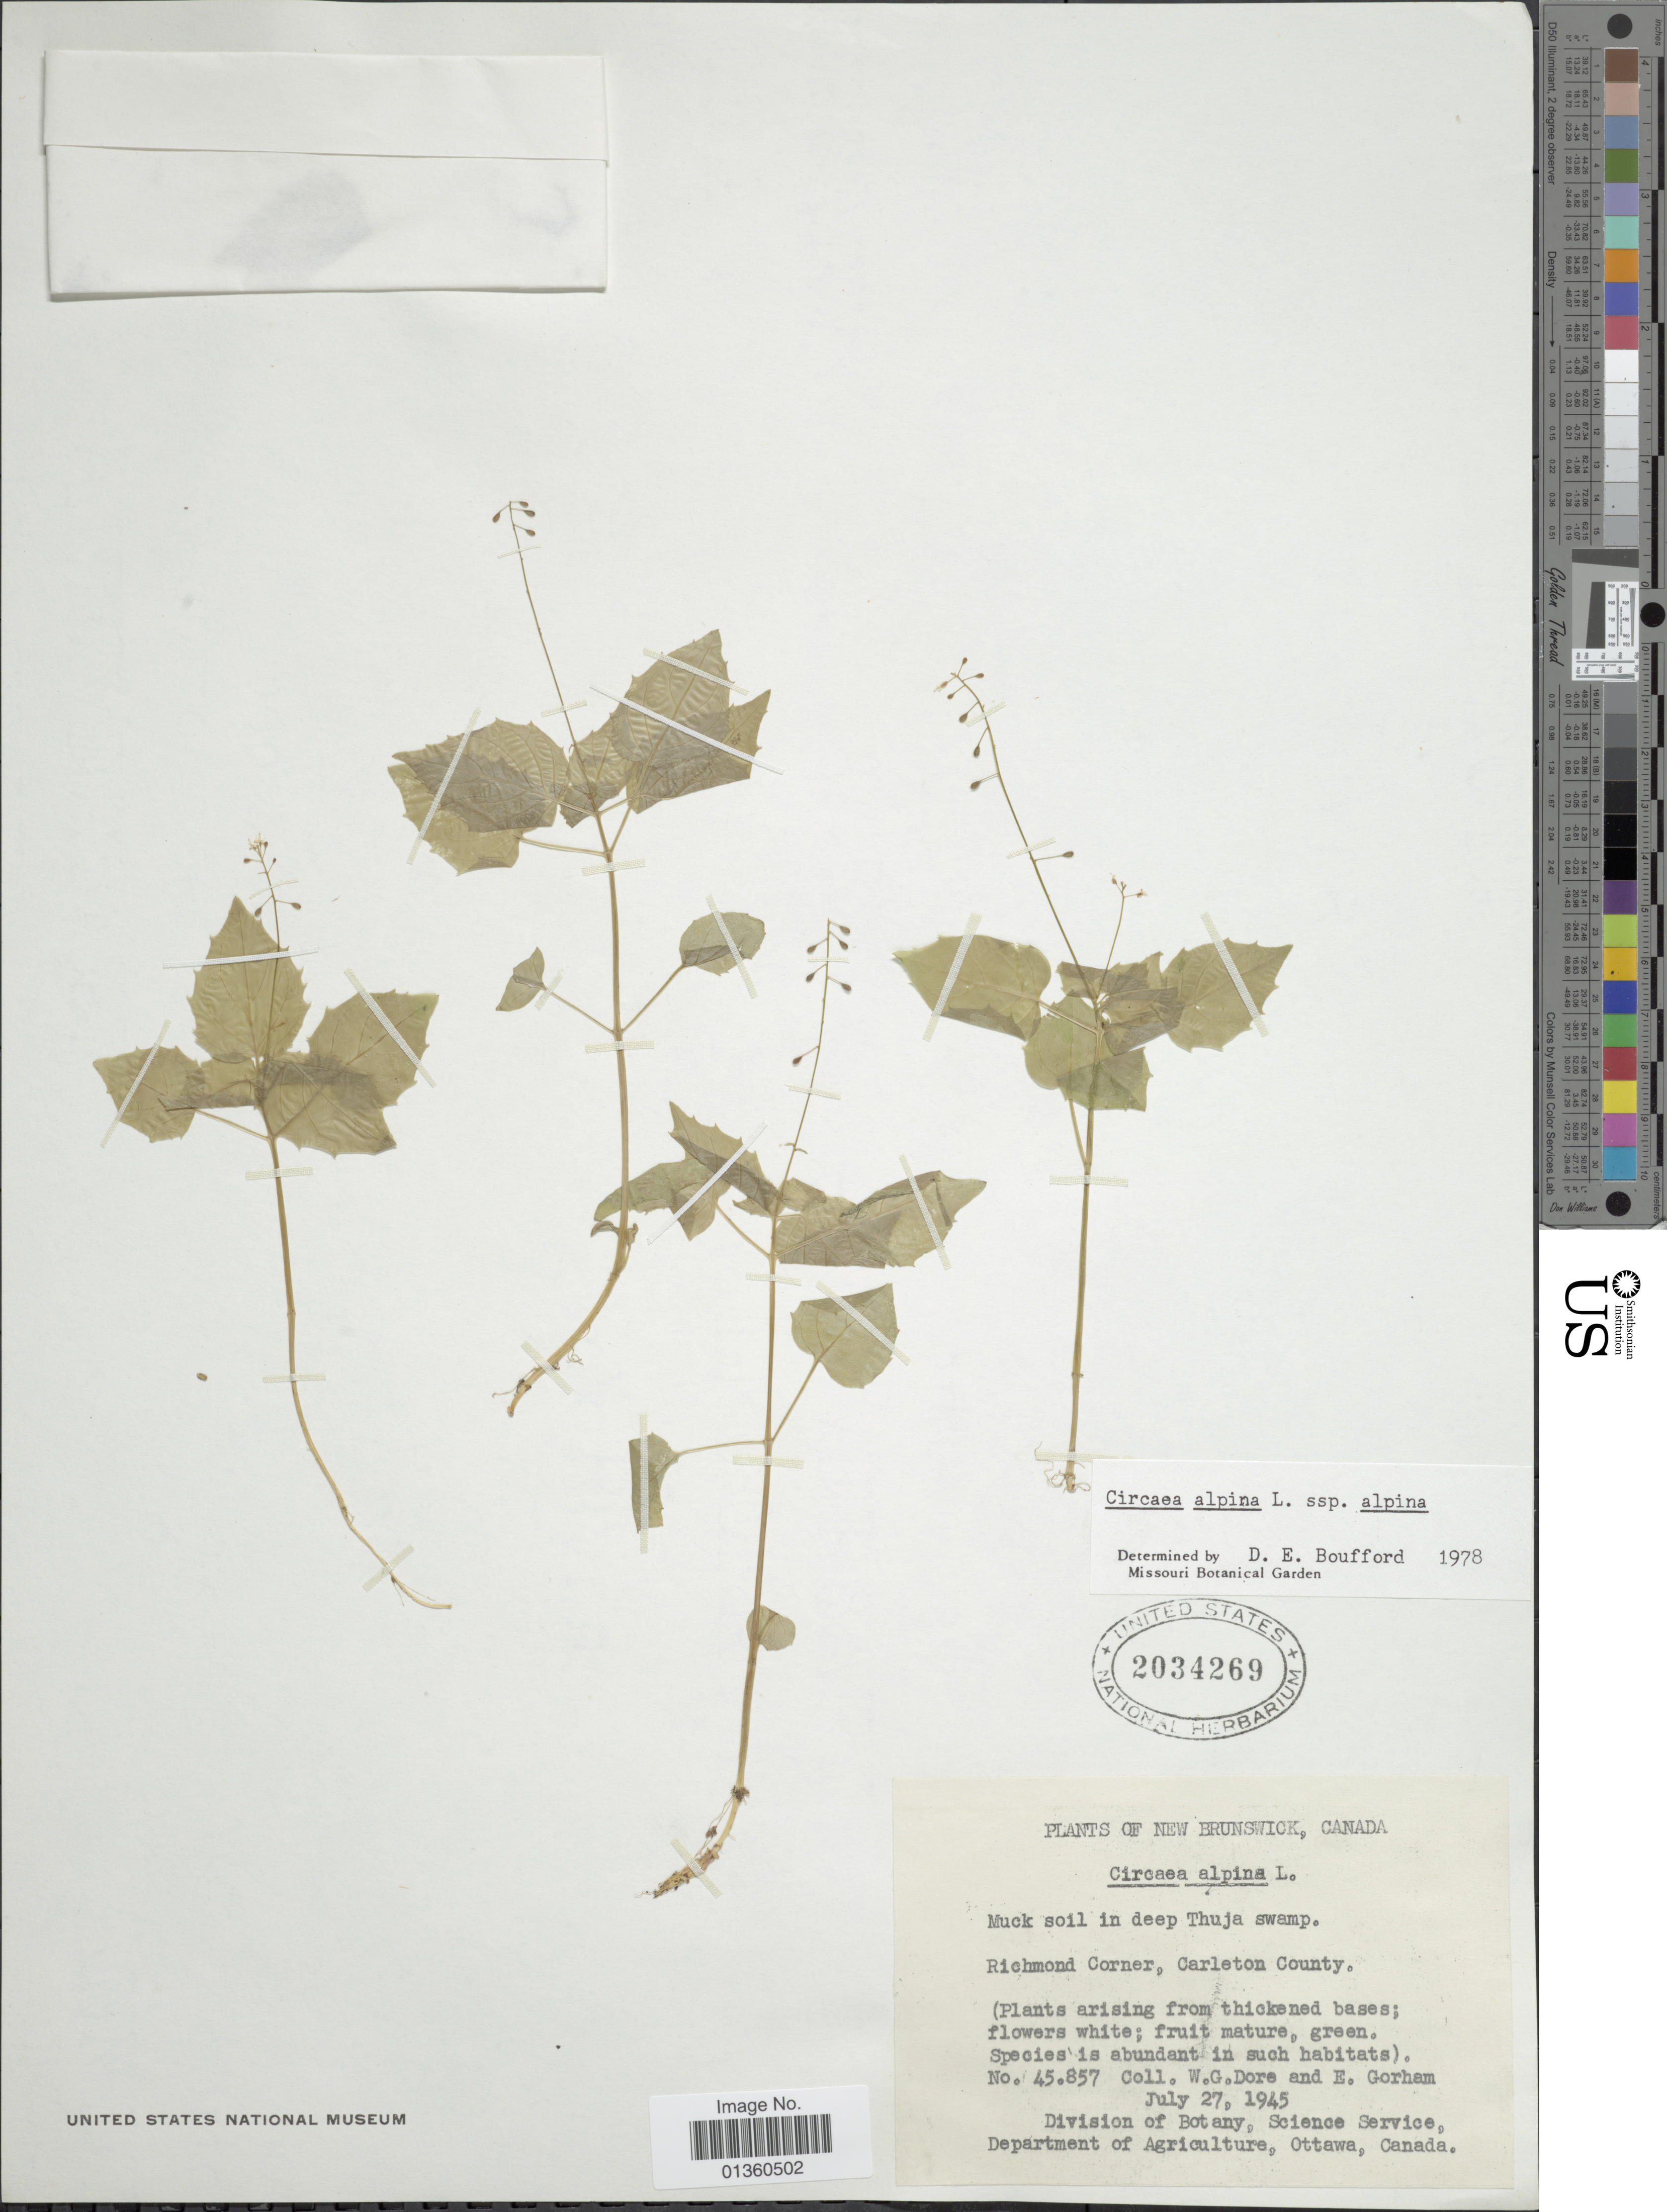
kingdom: Plantae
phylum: Tracheophyta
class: Magnoliopsida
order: Myrtales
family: Onagraceae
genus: Circaea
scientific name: Circaea alpina subsp. alpina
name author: L.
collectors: W. Dore & E. Gorham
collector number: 45857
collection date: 1945-07-27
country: Canada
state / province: New Brunswick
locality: Richmond Corner, Carleton County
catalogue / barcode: US 2034269